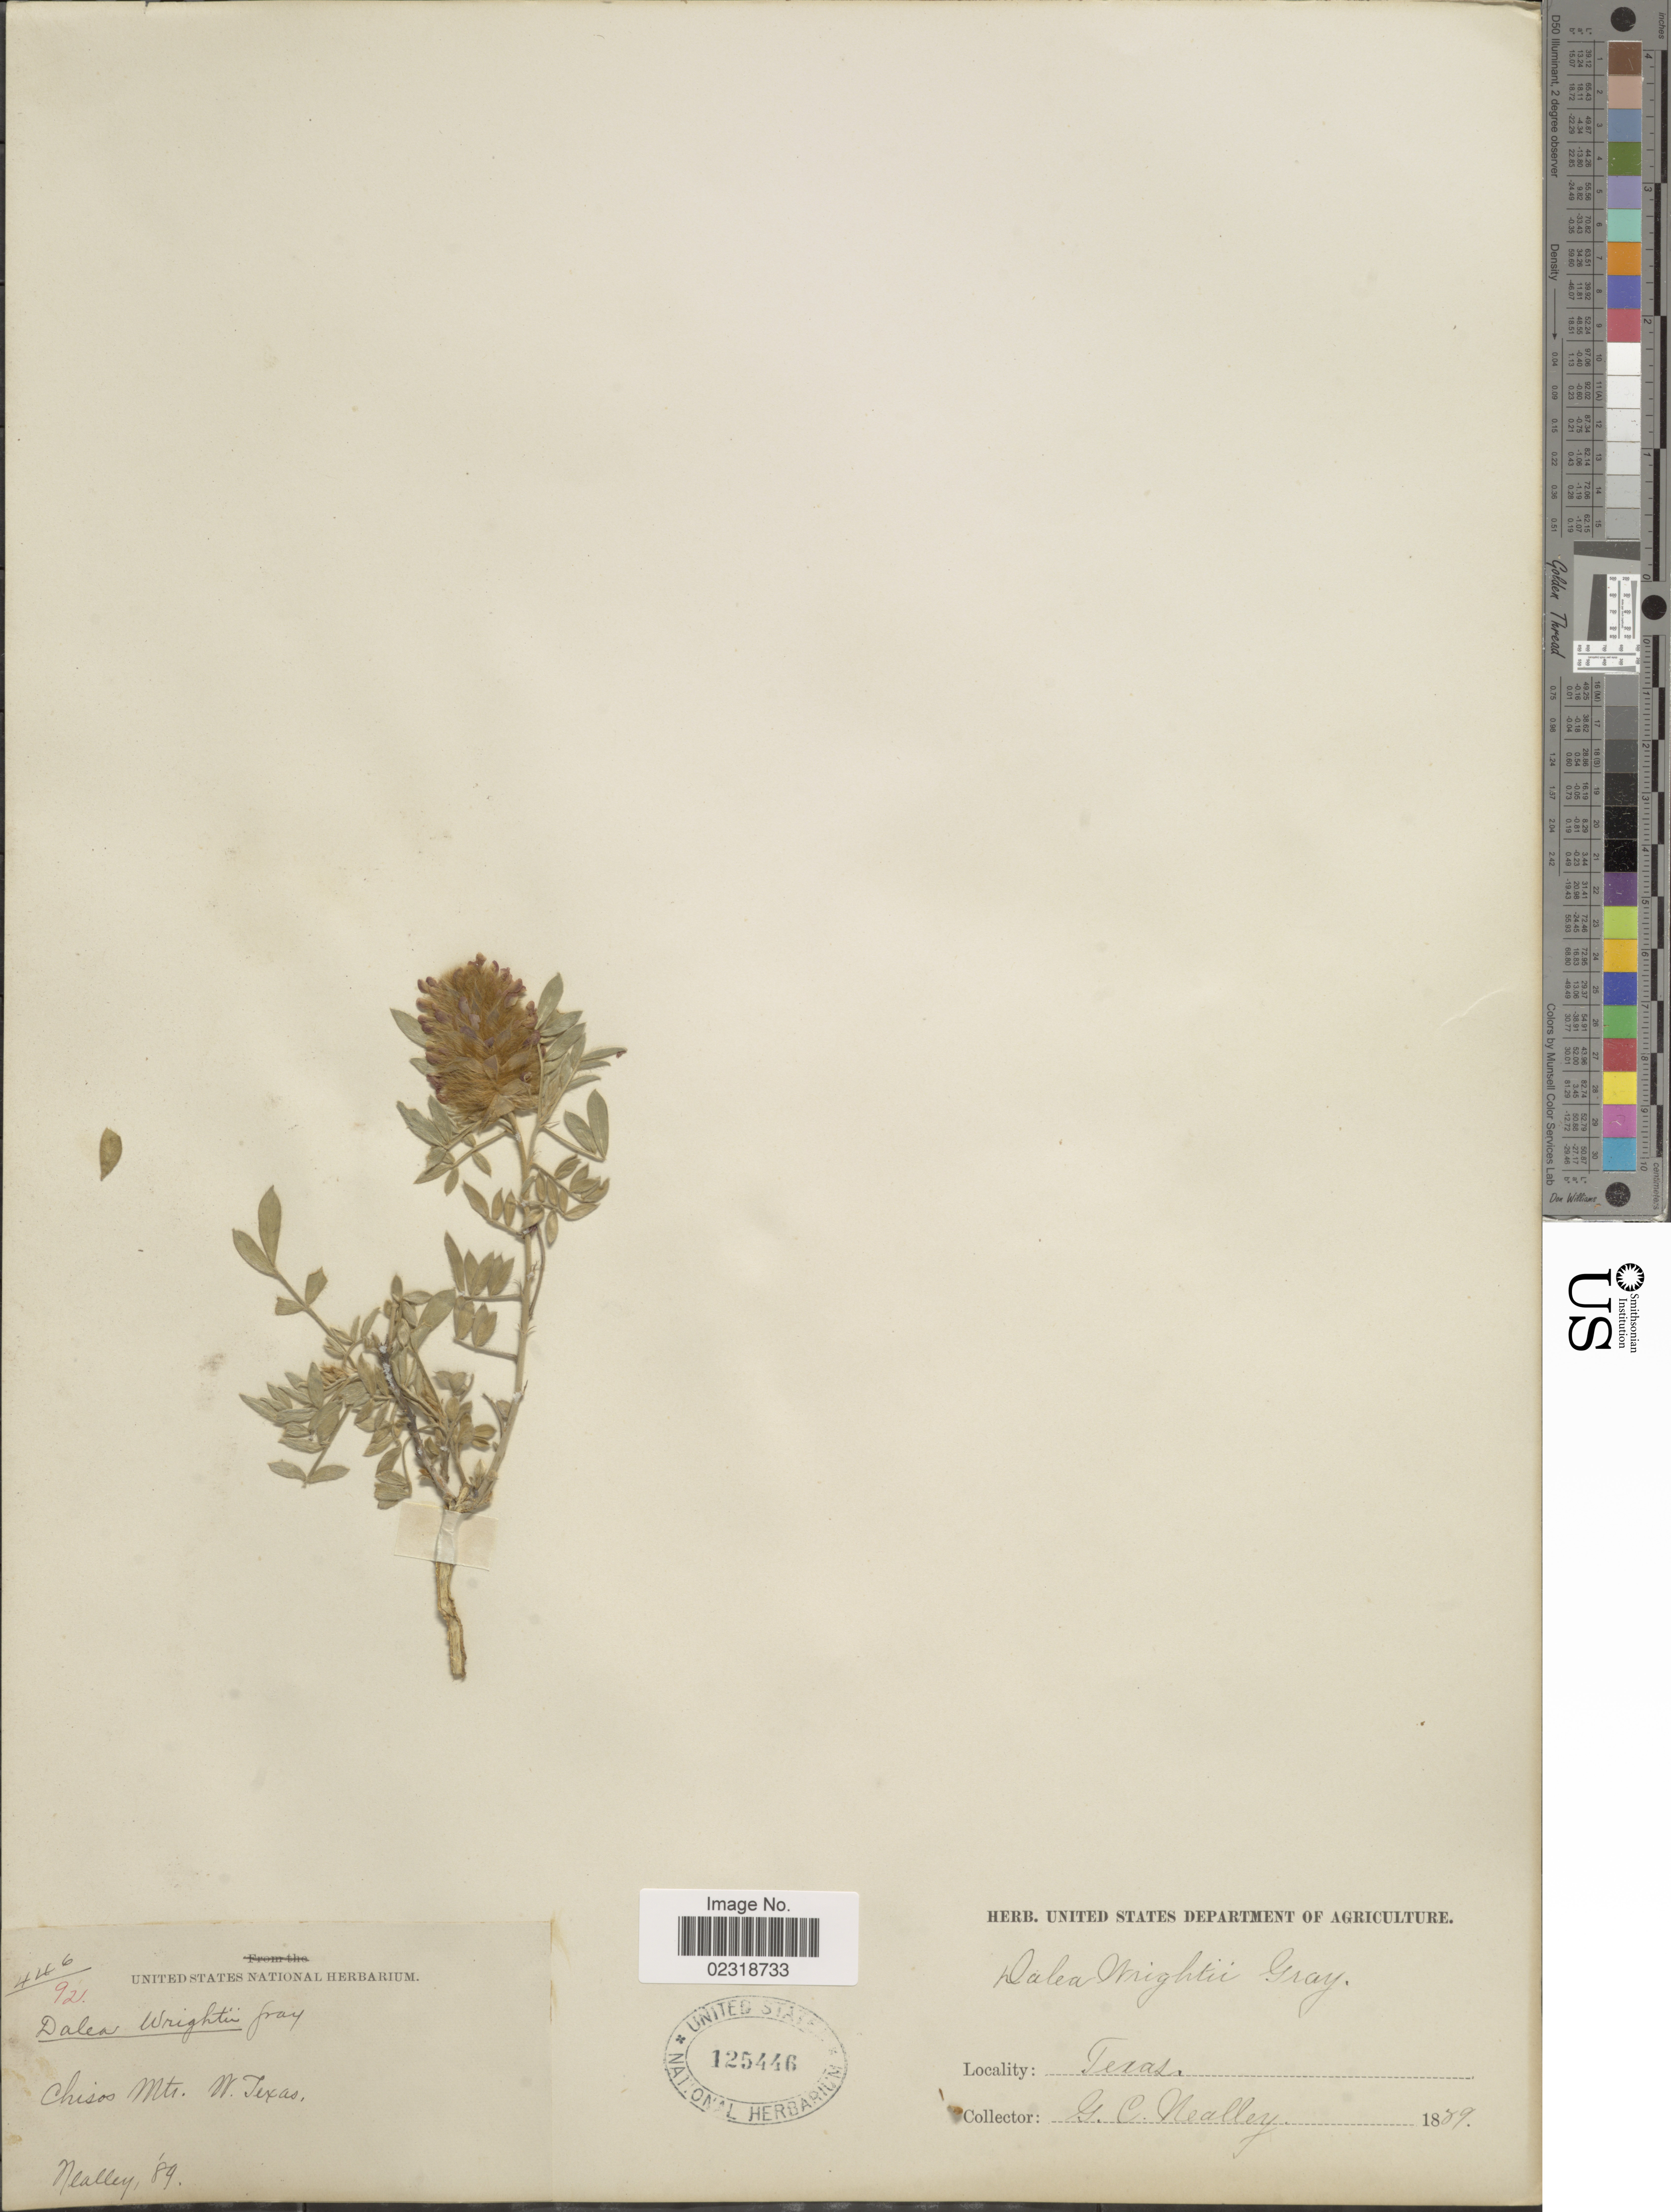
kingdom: Plantae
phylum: Tracheophyta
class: Magnoliopsida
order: Fabales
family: Fabaceae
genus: Dalea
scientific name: Dalea wrightii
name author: A. Gray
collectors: G. C. Nealley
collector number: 446/921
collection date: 1889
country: United States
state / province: Texas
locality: Chisos Mts., W. Texas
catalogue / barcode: US 125446